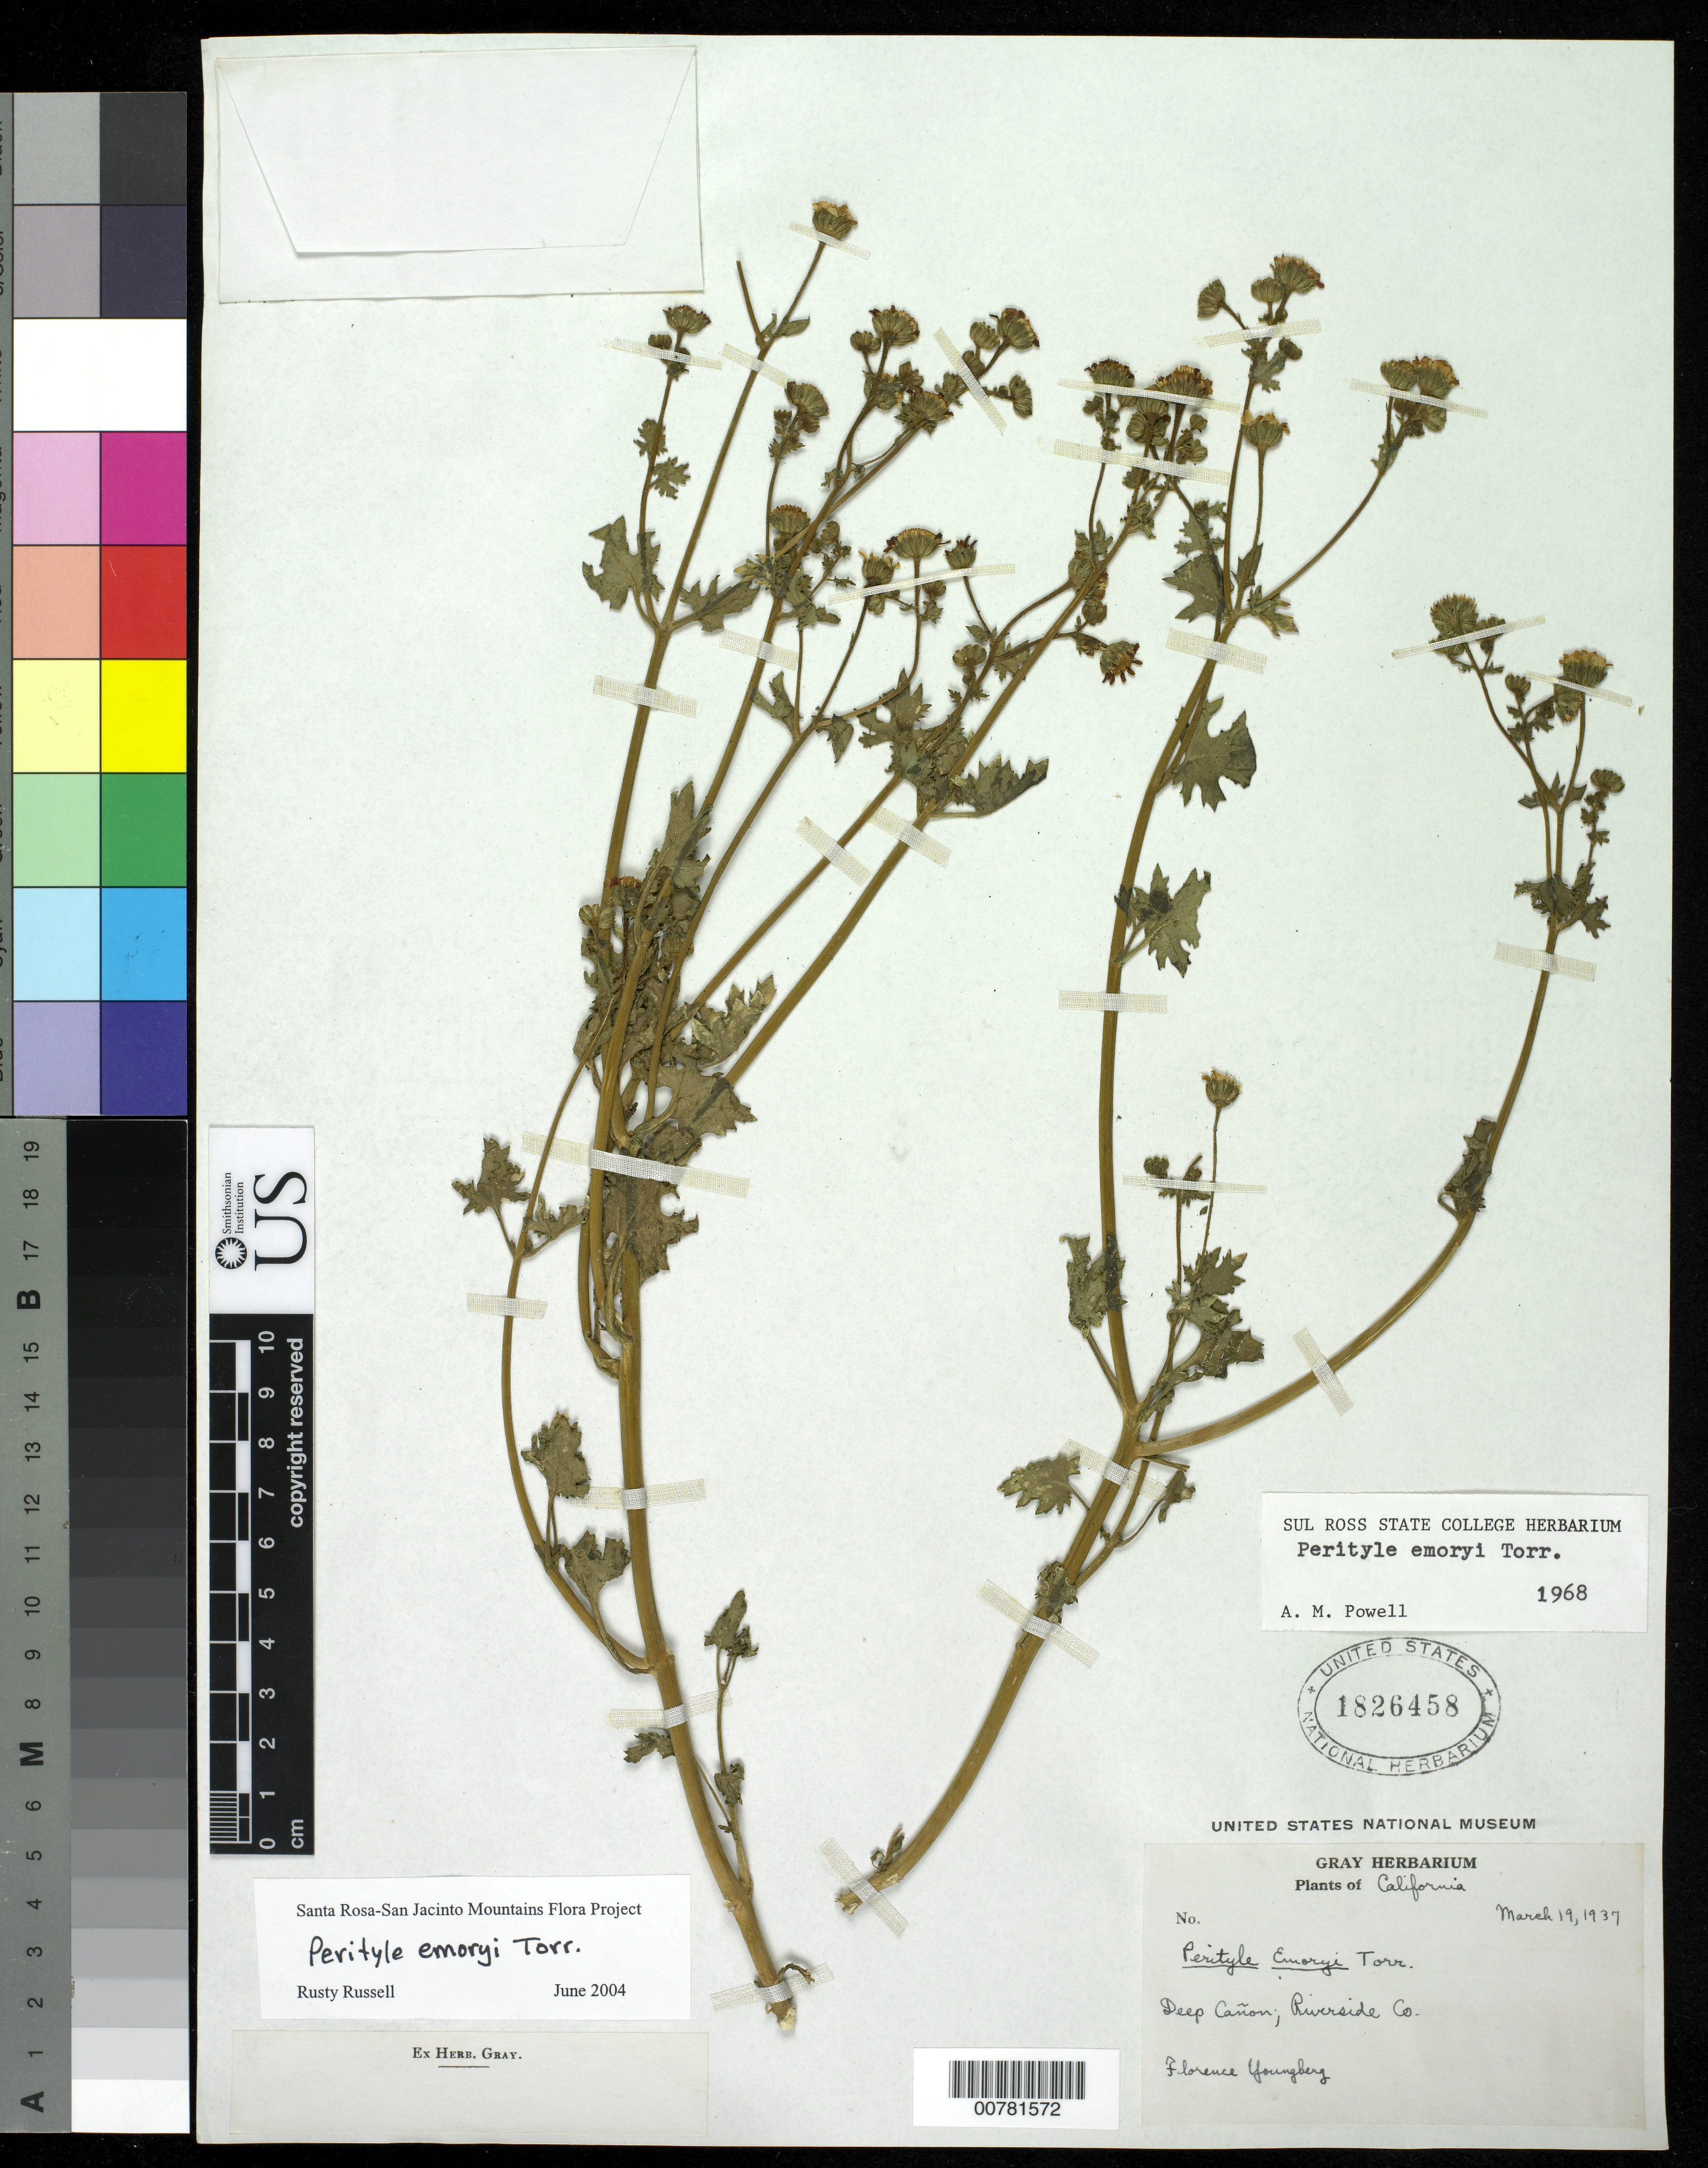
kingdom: Plantae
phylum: Tracheophyta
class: Magnoliopsida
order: Asterales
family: Asteraceae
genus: Perityle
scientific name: Perityle emoryi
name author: Torr.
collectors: F. Youngberg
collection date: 1937-03-19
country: United States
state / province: California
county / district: Riverside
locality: Deep canon; Riverside Co.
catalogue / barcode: US 1826458